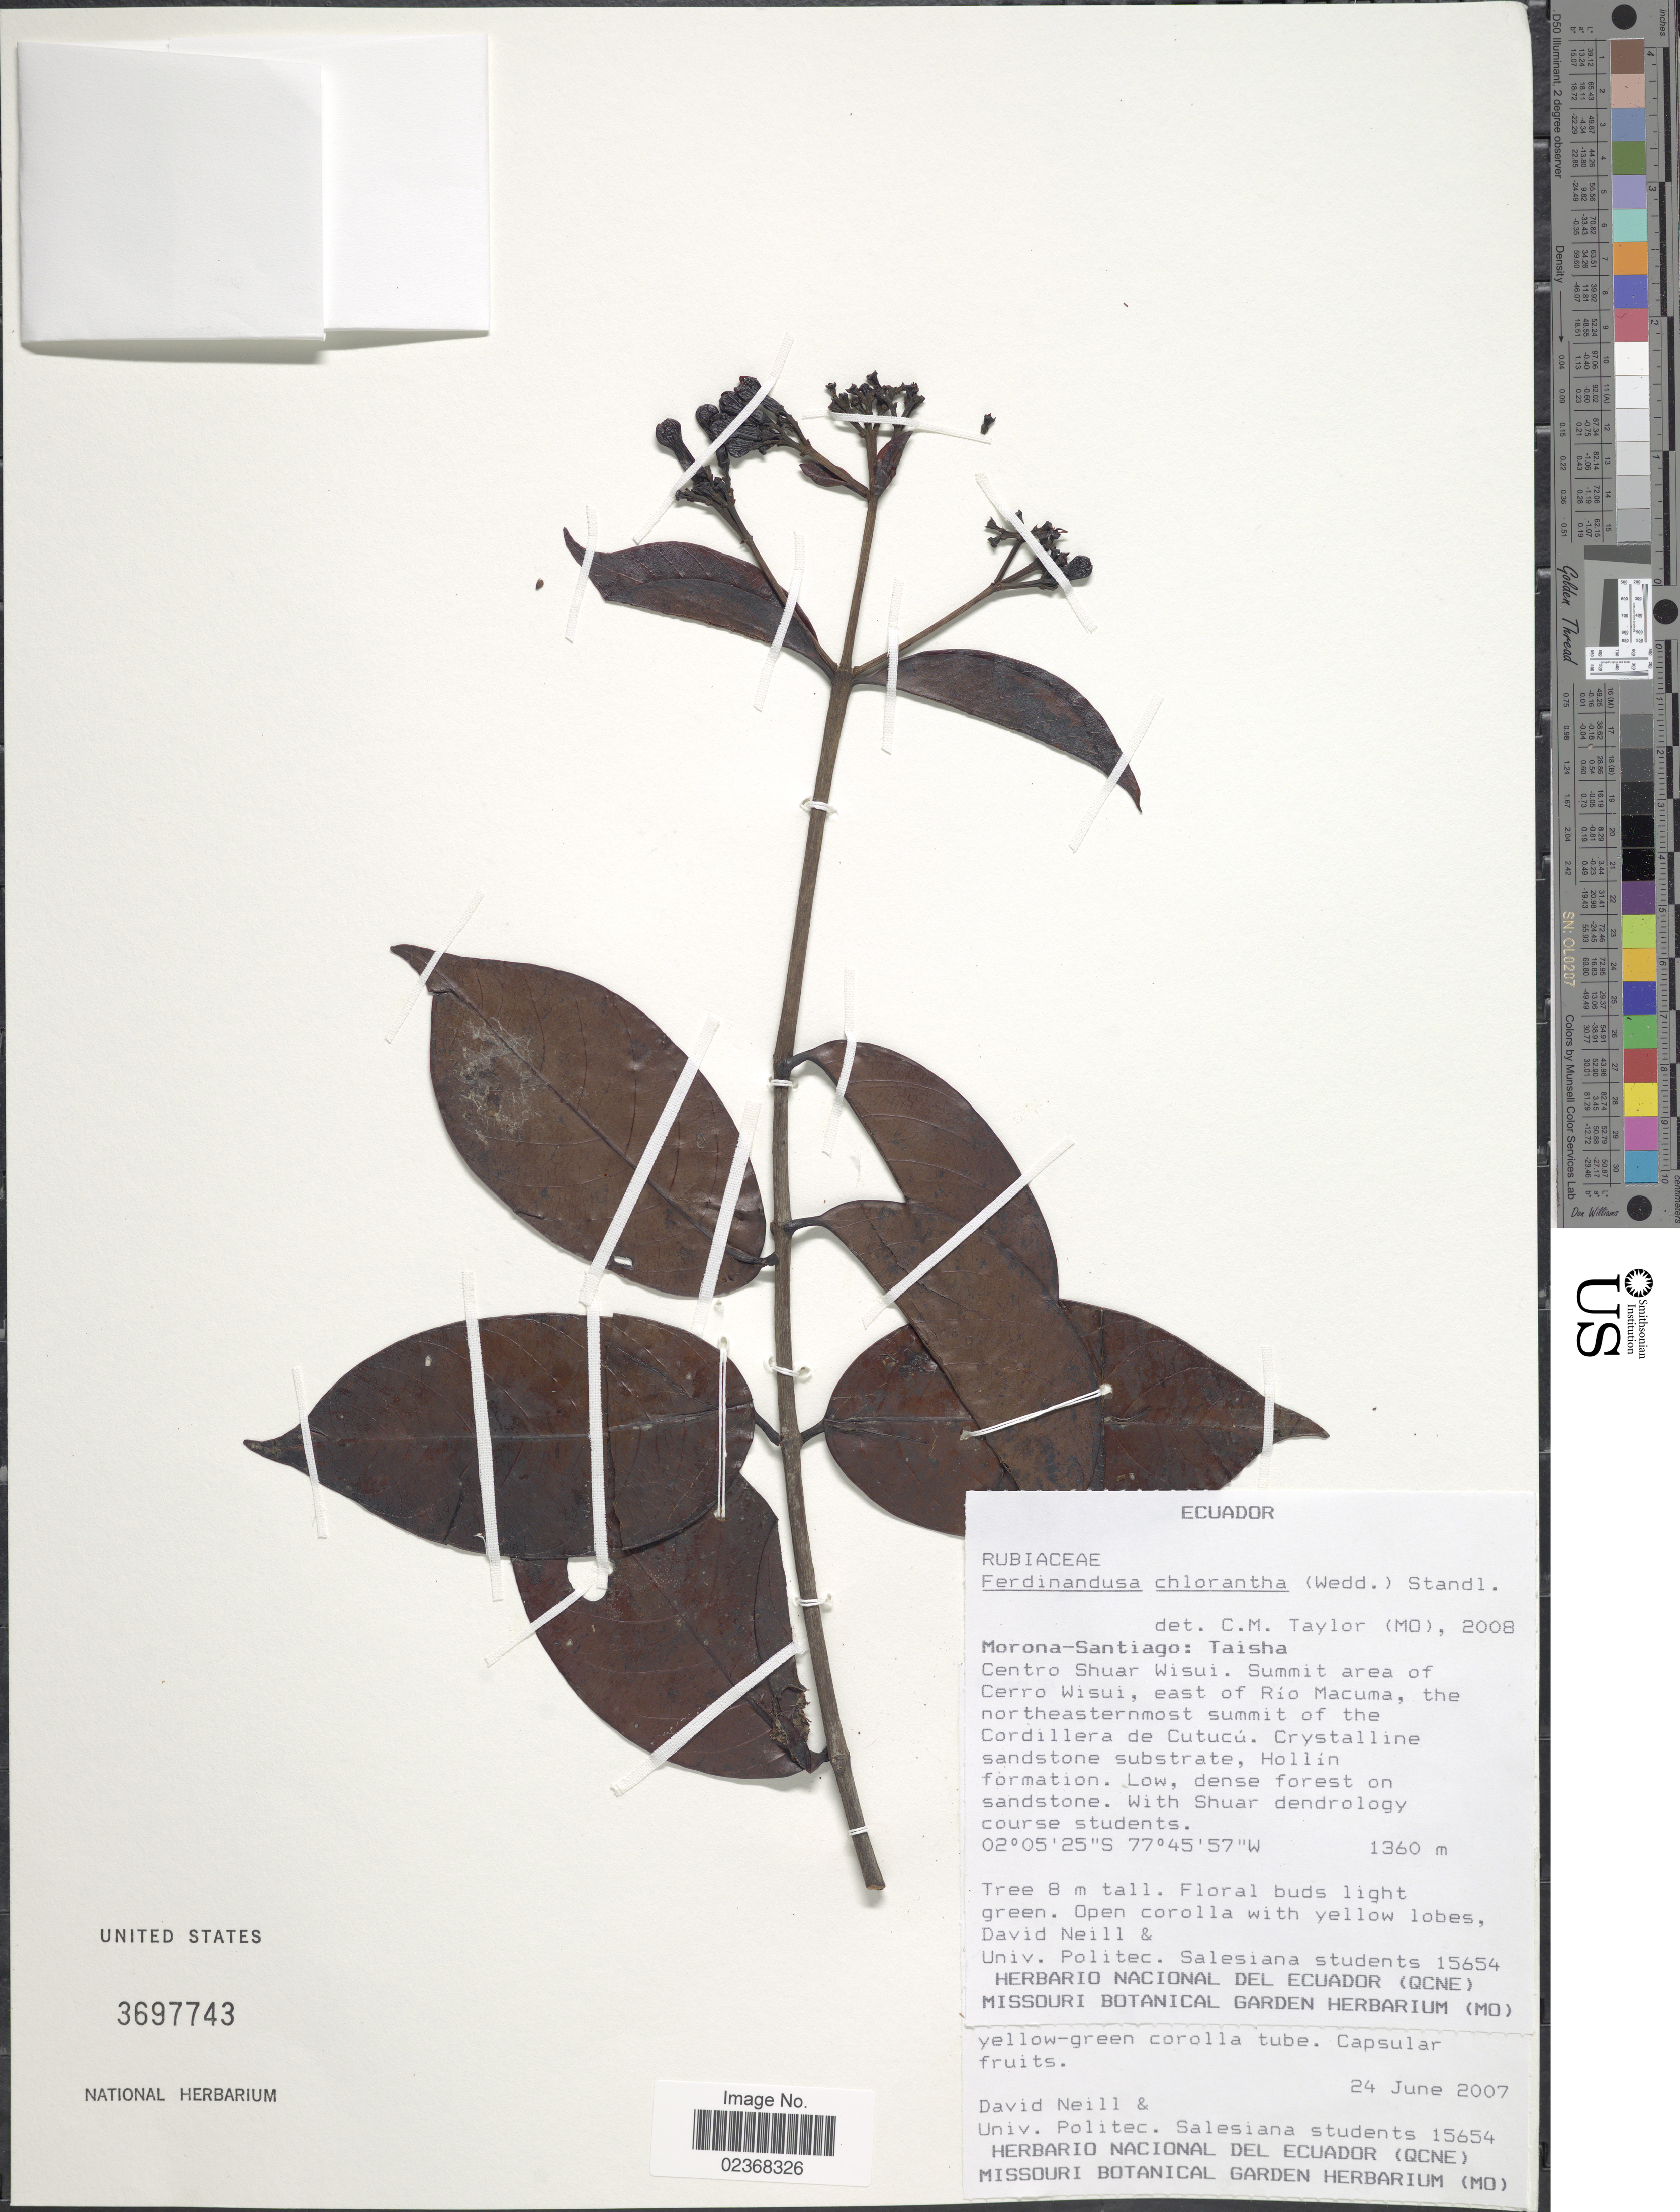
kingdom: Plantae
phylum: Tracheophyta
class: Magnoliopsida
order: Gentianales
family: Rubiaceae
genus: Ferdinandusa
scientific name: Ferdinandusa chlorantha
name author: (Wedd.) Standl.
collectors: D. A. Neill & Univ. Politec. Salesiana students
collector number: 15654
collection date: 2007-06-24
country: Ecuador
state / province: Morona-Santiago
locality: Morona-Santiago: Taisha, Centro Shuar Wisui, Summit area of Cerro Wisui, east of Rio Macuma, the northeastern most summit of the Cordillera de Cutucu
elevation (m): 1360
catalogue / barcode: US 3697743